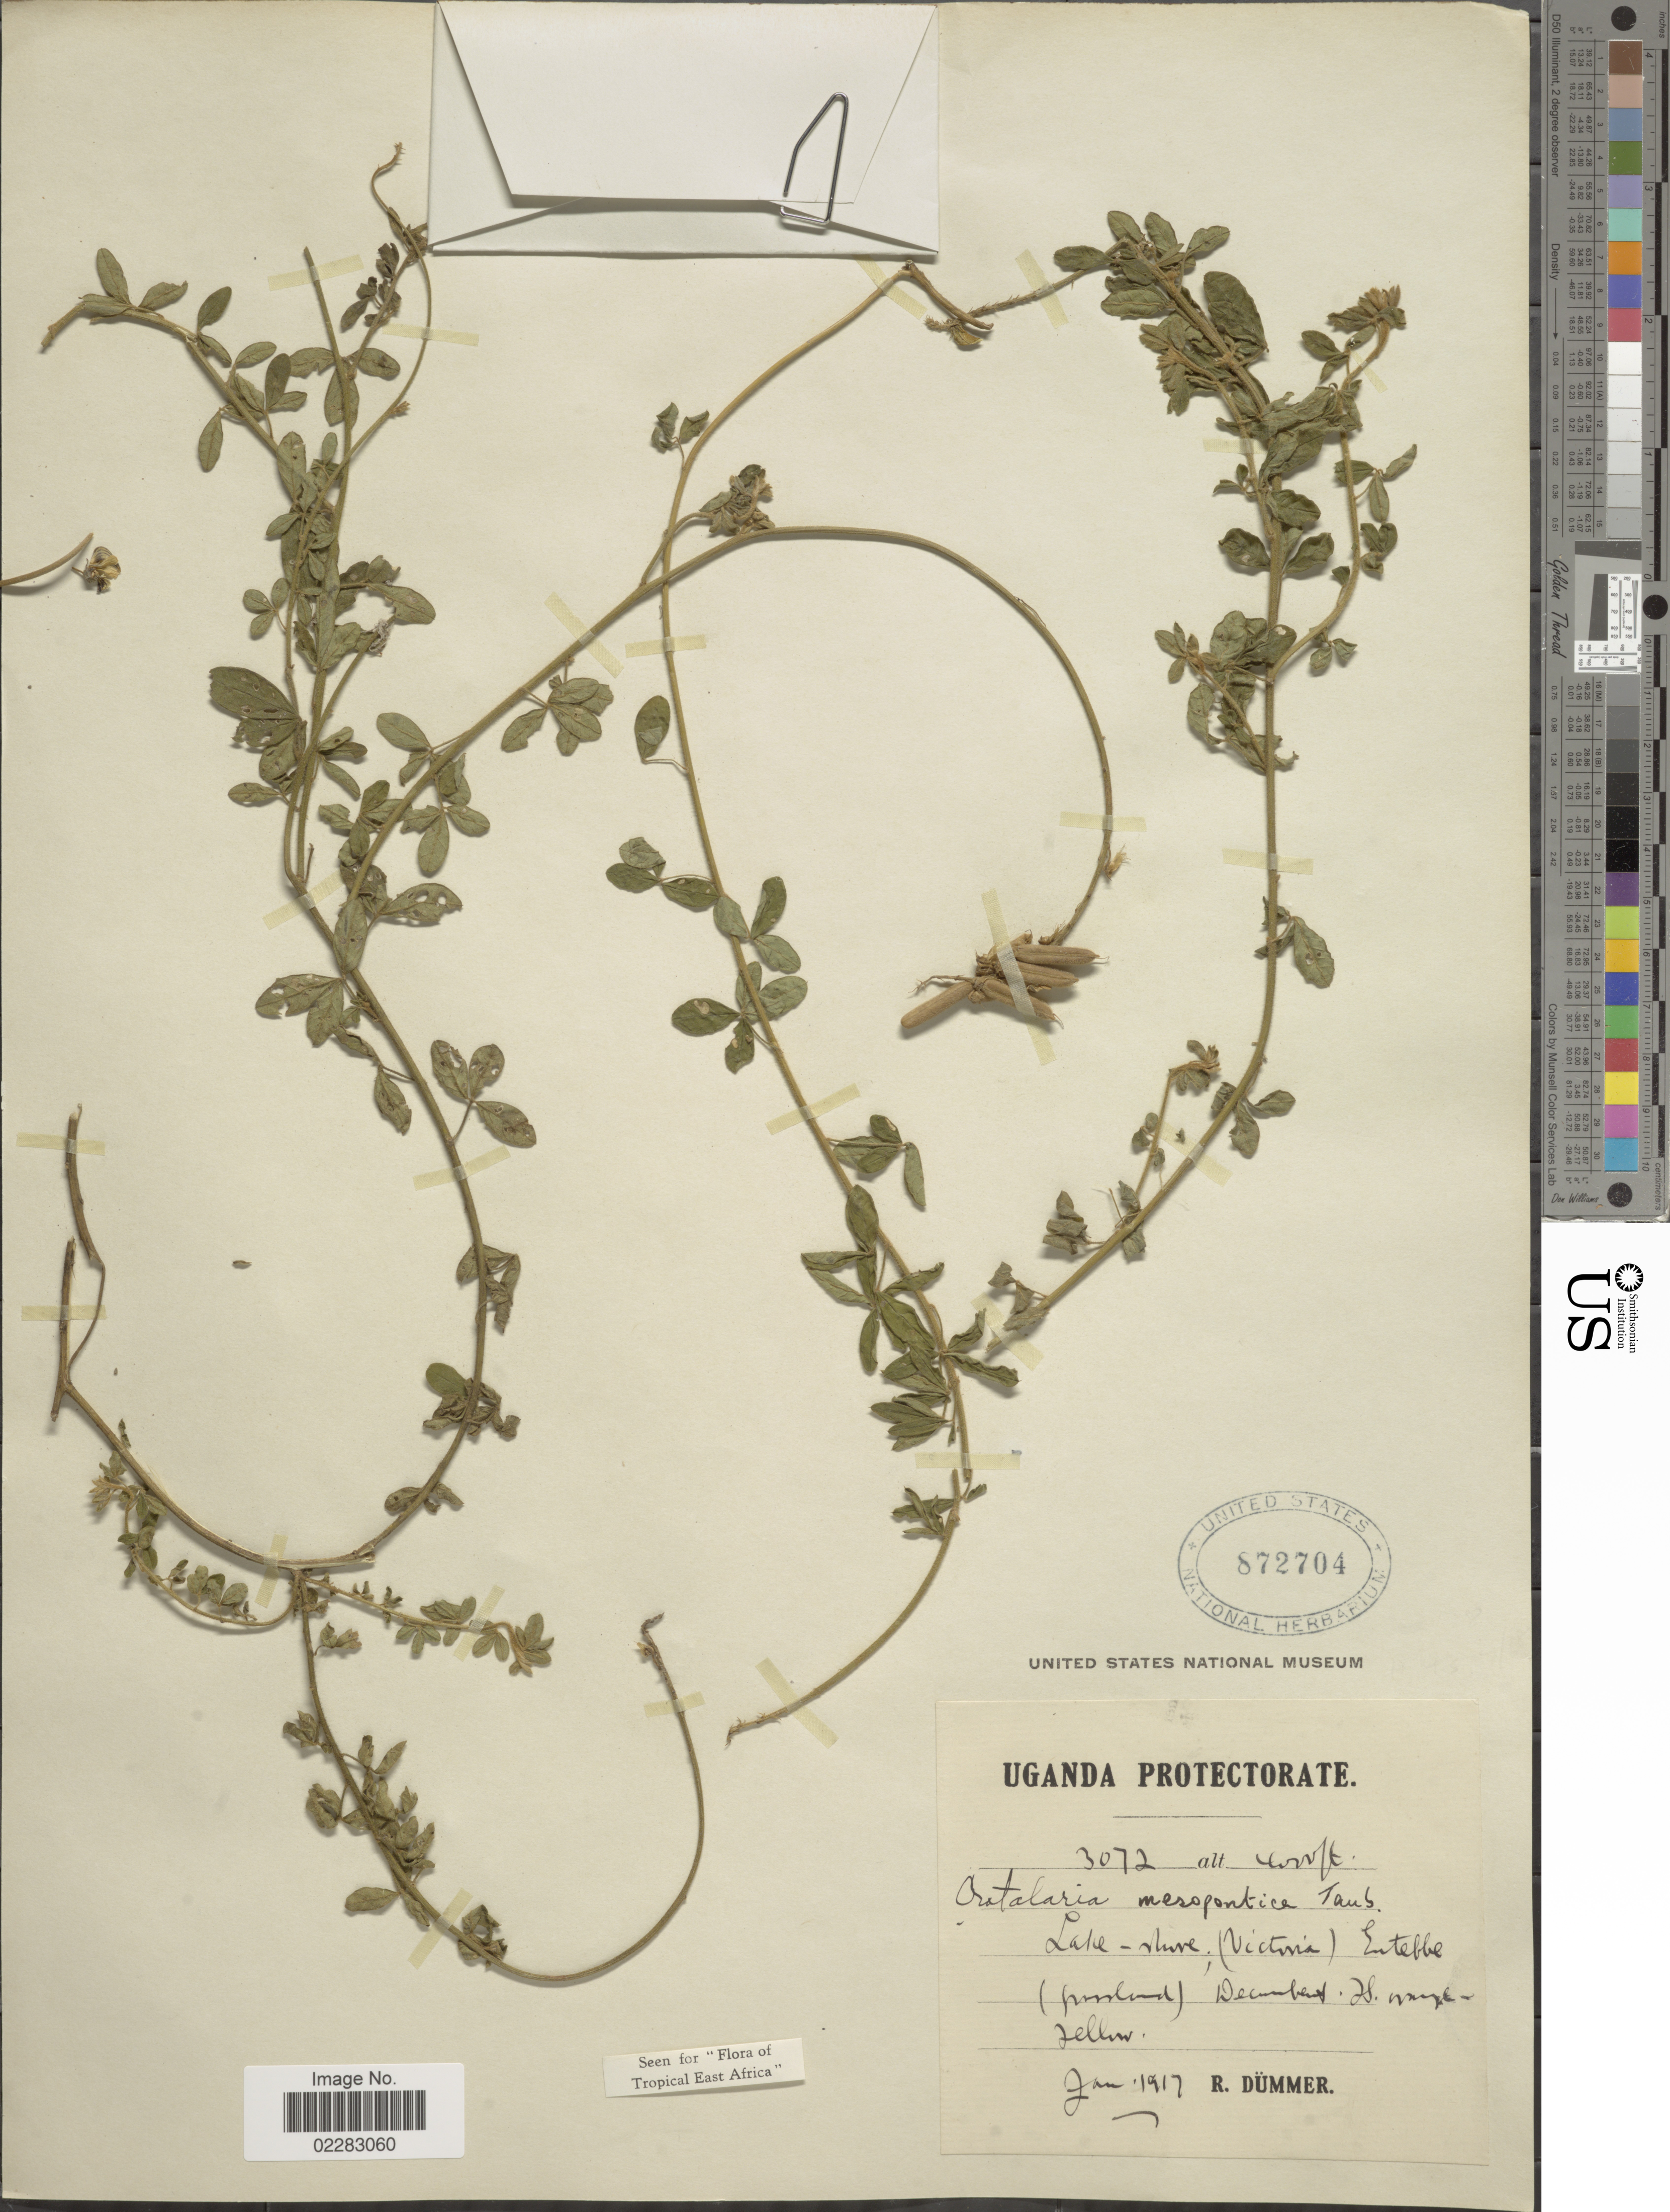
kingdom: Plantae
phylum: Tracheophyta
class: Magnoliopsida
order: Fabales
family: Fabaceae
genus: Crotalaria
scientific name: Crotalaria mesopontica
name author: Taub.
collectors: R. A. Dümmer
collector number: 3072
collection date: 1917-01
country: Uganda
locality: Lake-shore; (Victoria) Entebbe.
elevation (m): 1219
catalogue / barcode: US 872704